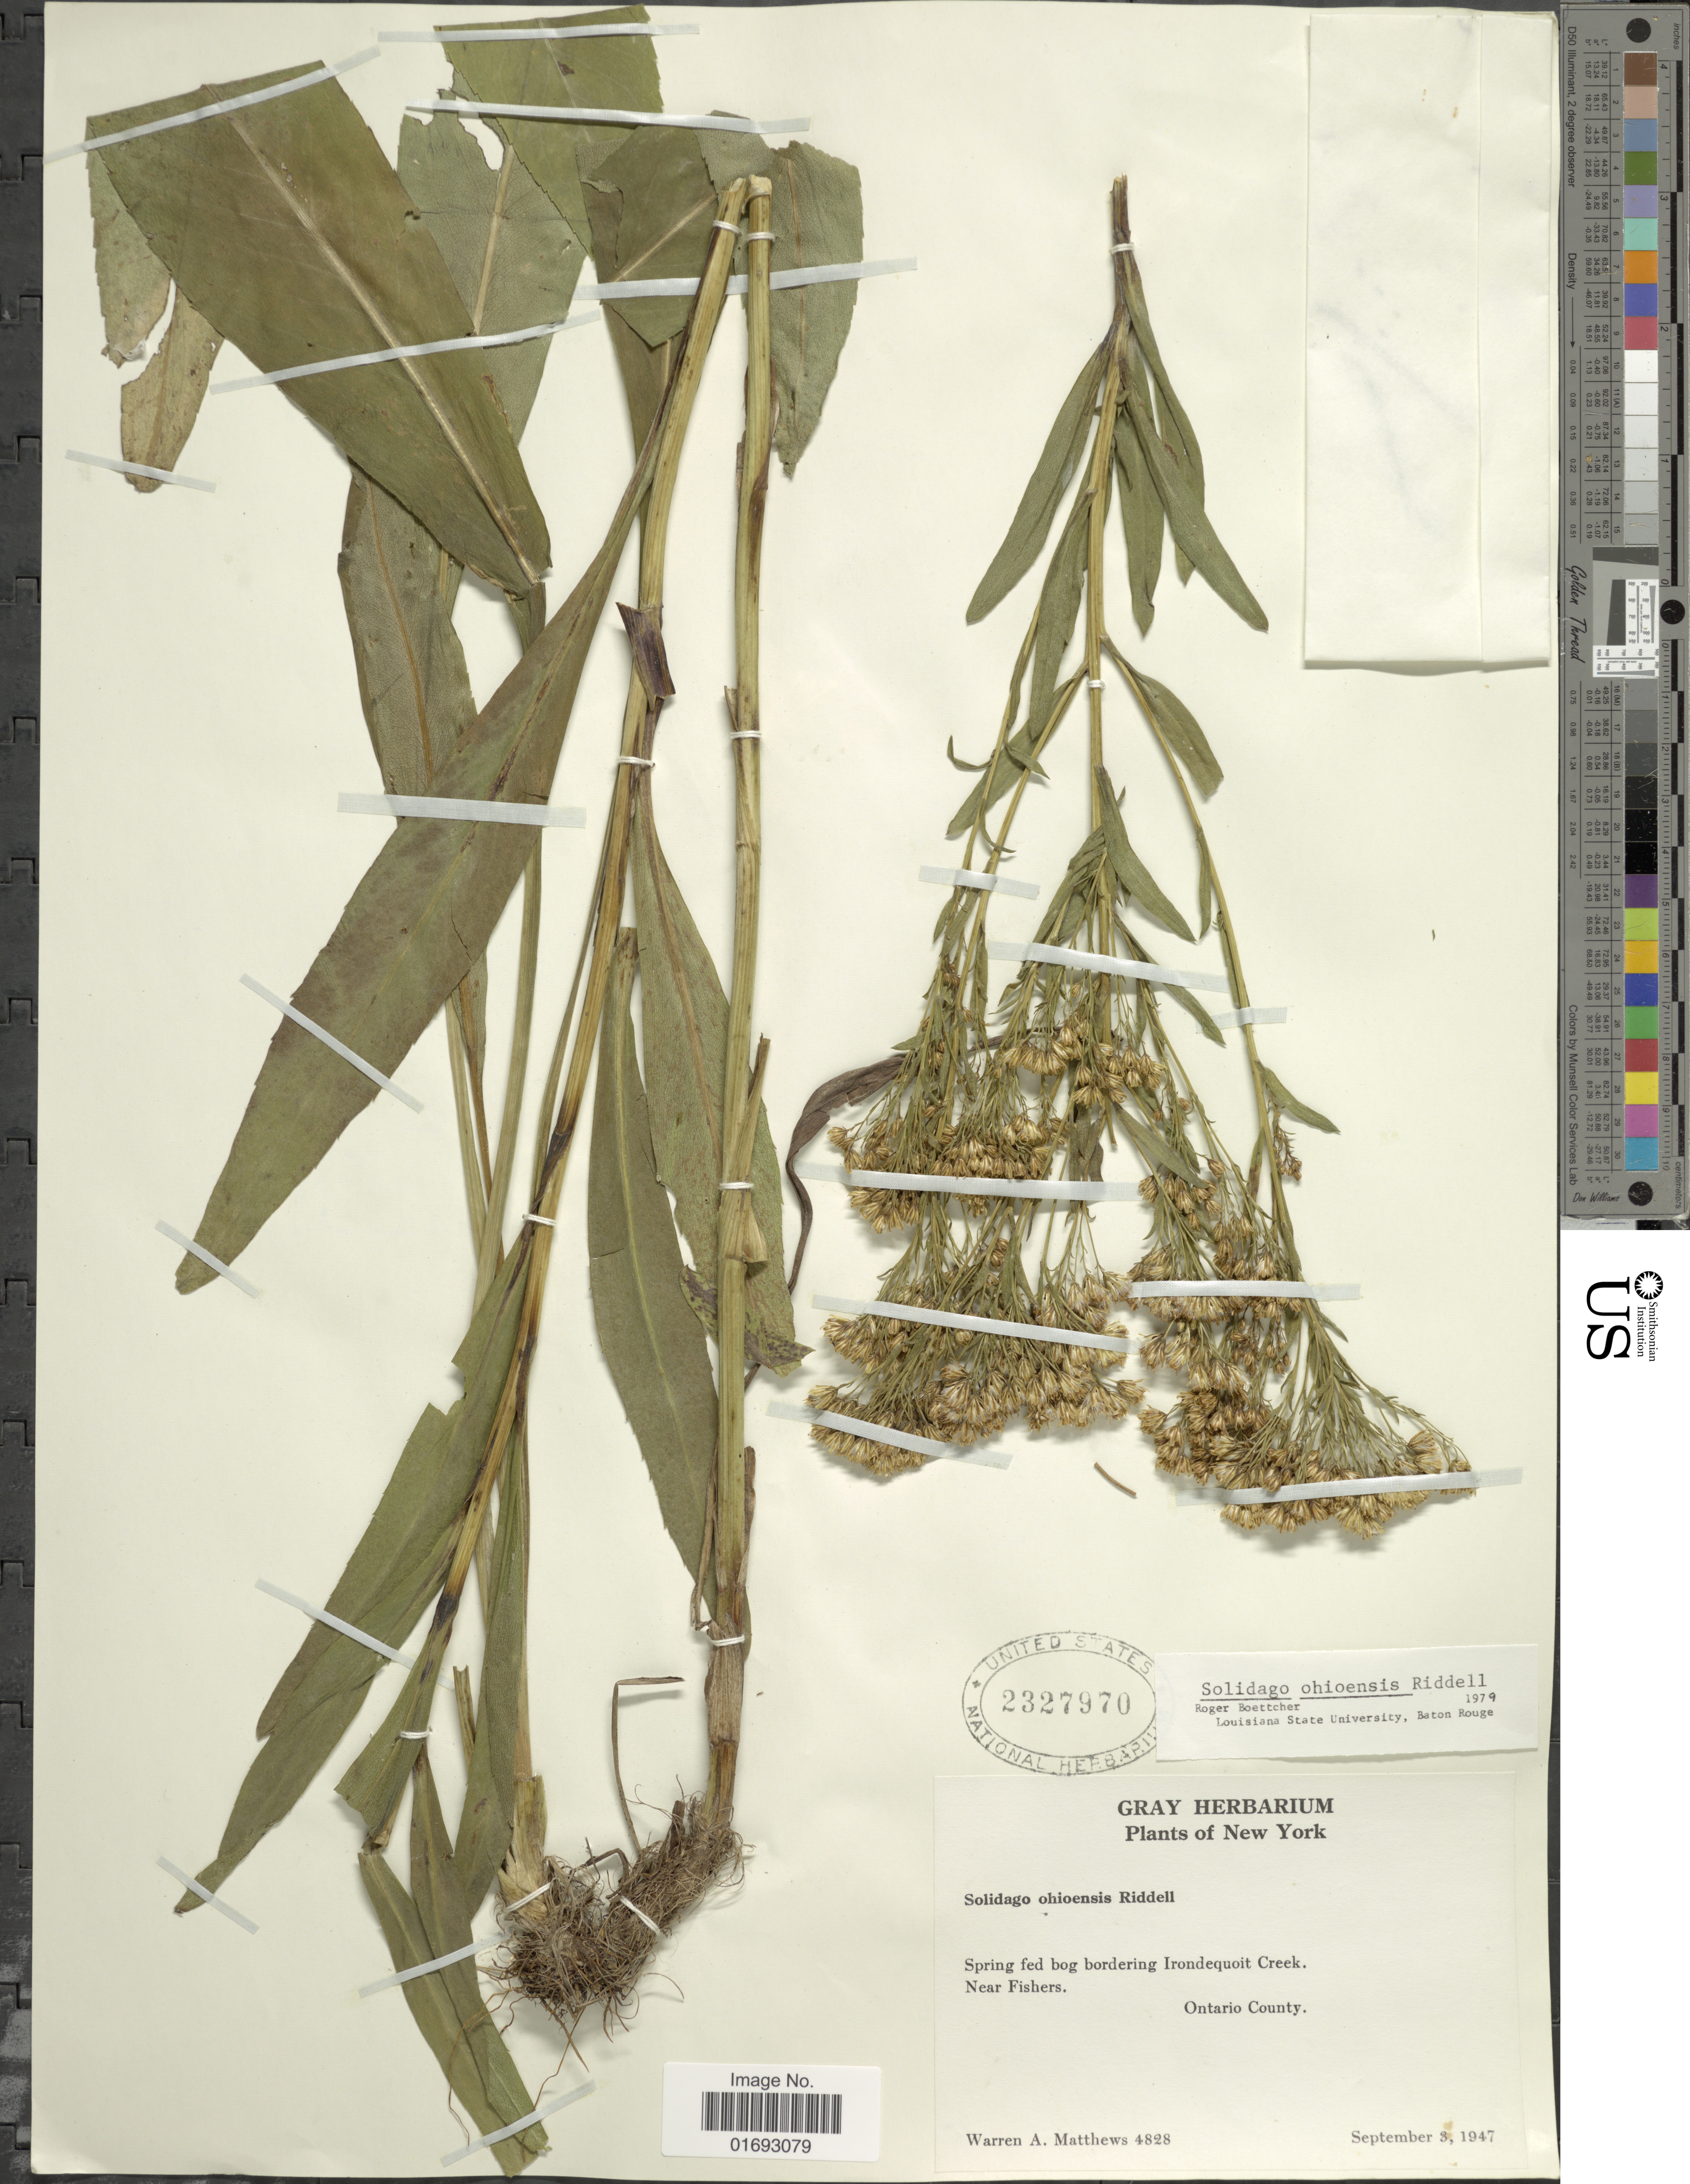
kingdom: Plantae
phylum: Tracheophyta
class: Magnoliopsida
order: Asterales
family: Asteraceae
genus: Oligoneuron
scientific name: Oligoneuron ohioense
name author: (Riddell) G.N. Jones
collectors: W. Matthews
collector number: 4828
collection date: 1947-09-03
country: United States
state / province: New York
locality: Spring fed bog bordering Irondequoit Creek, near Fishers, Ontario County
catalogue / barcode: US 2327970